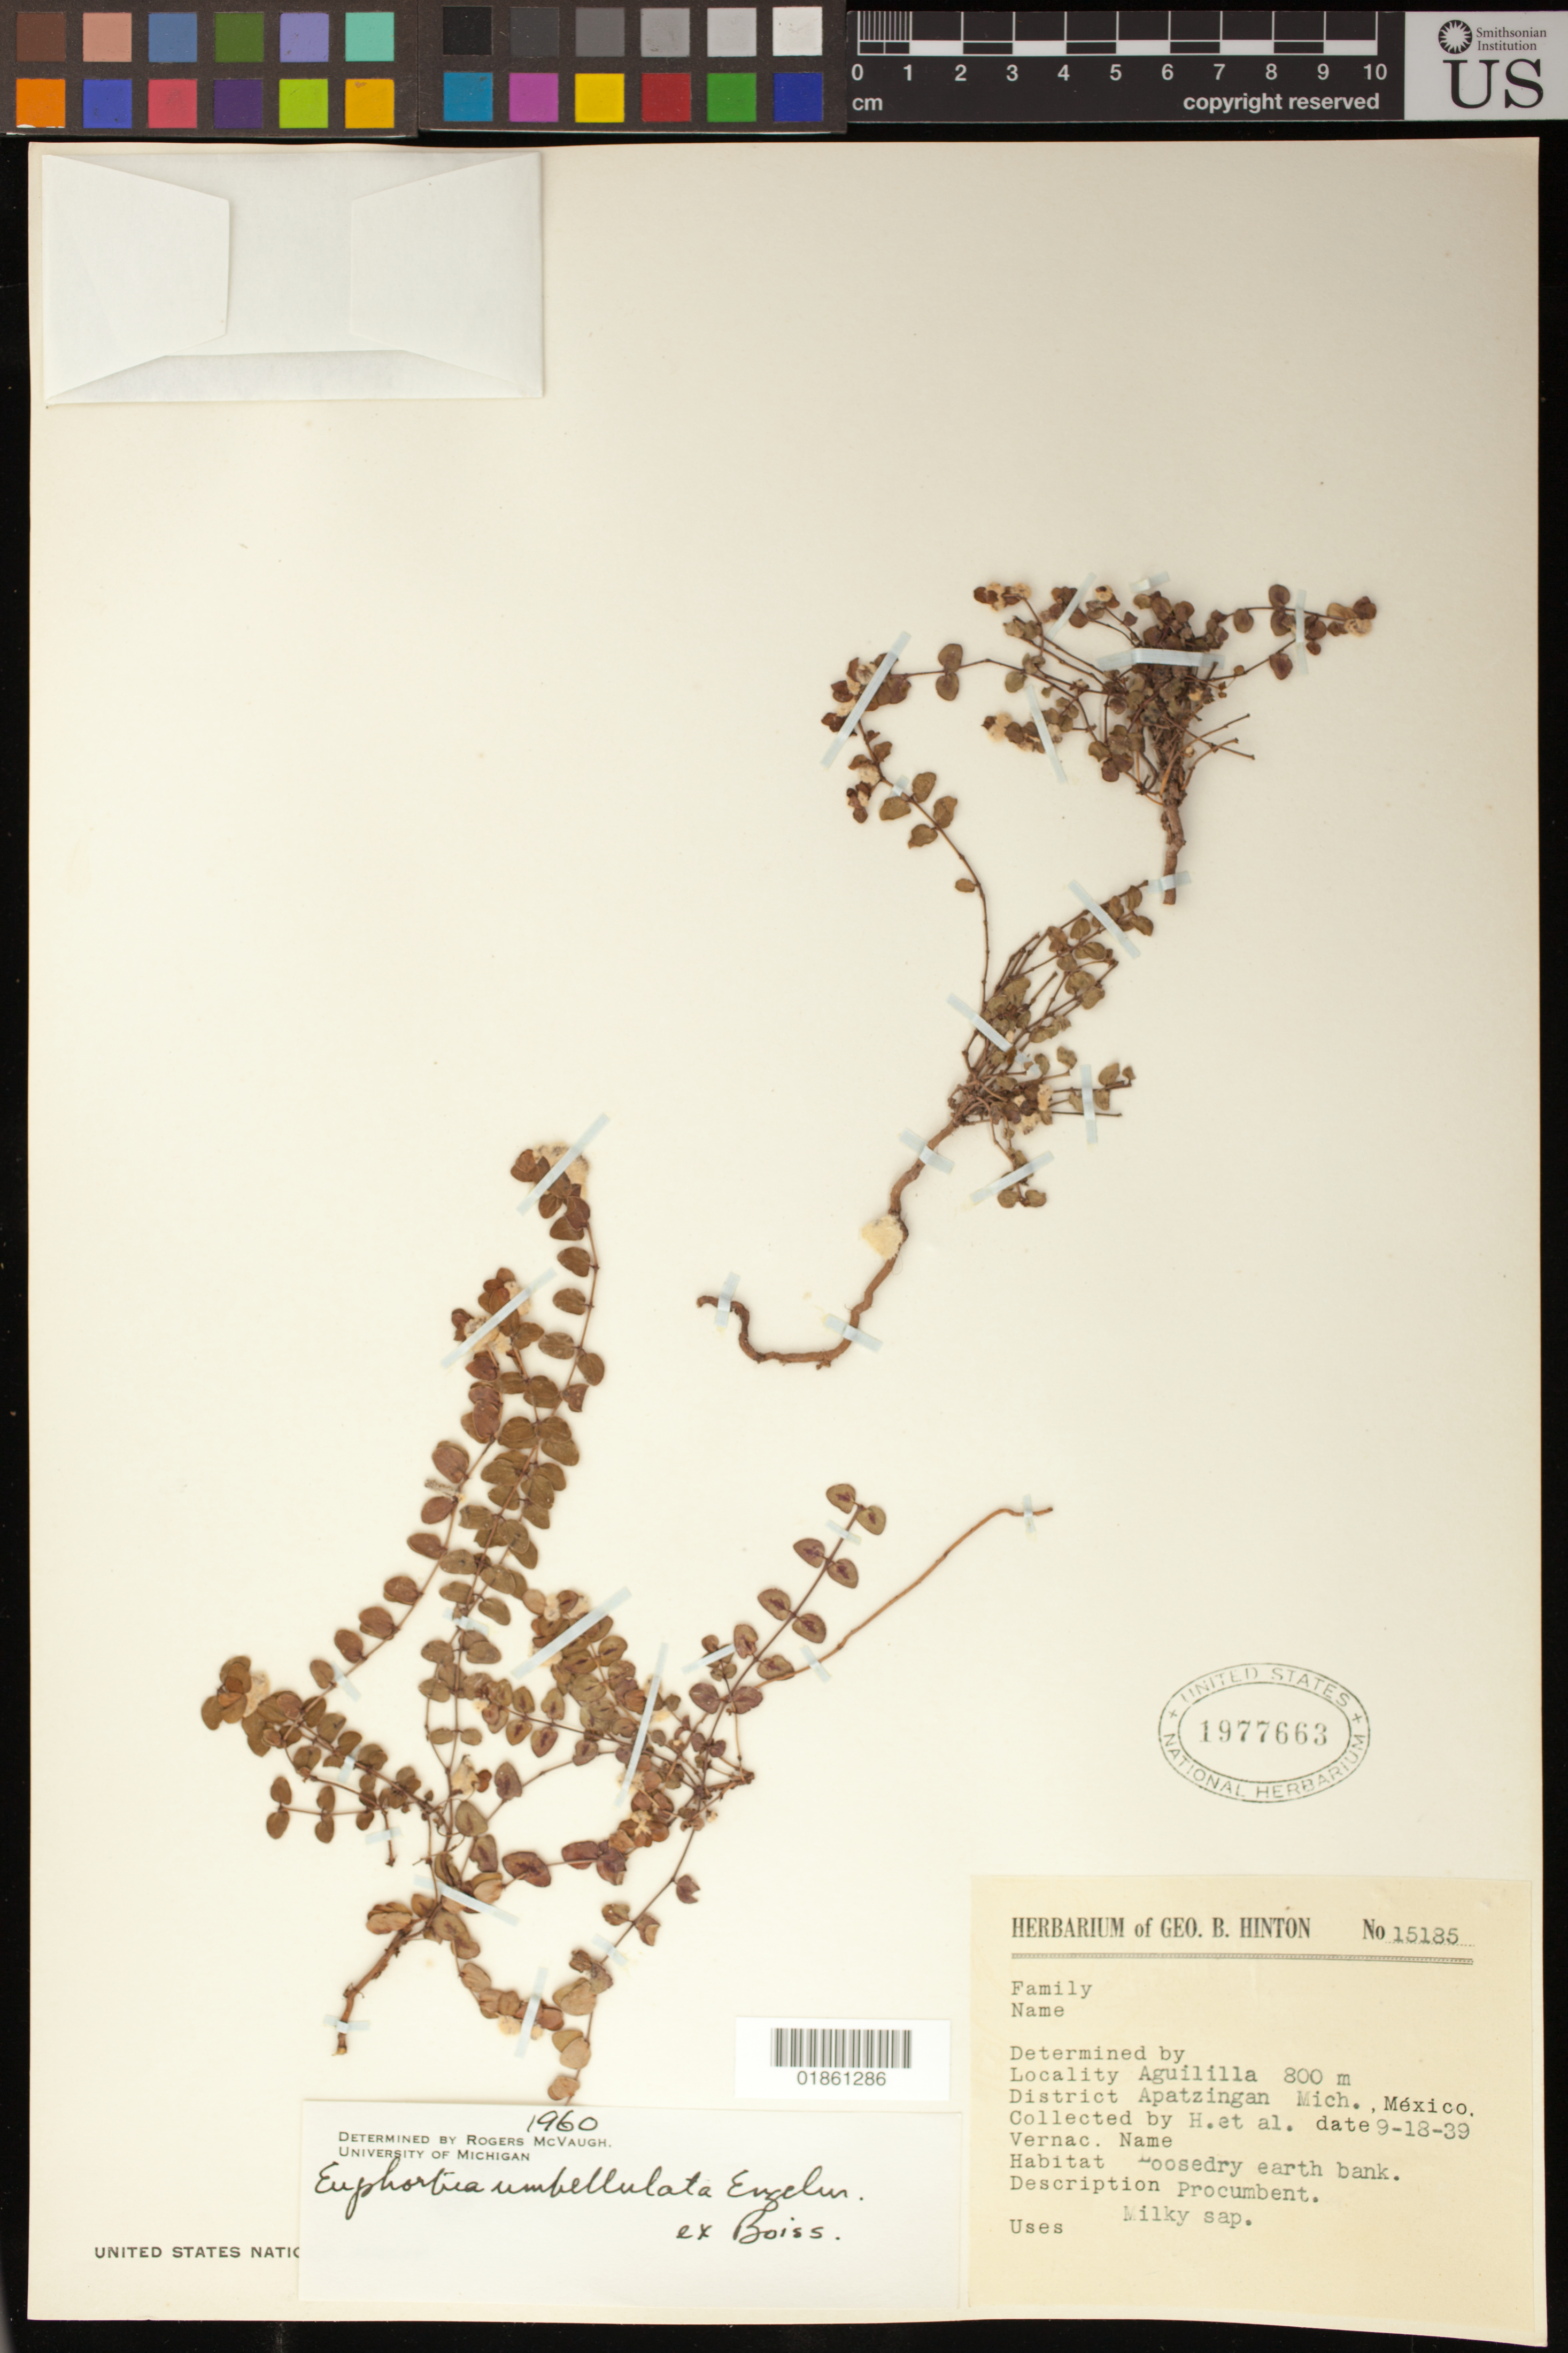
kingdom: Plantae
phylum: Tracheophyta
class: Magnoliopsida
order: Malpighiales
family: Euphorbiaceae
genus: Euphorbia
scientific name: Euphorbia umbellulata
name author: Engelm. ex Boiss.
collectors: G. B. Hinton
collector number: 15185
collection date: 1939-09-18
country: Mexico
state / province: Michoacán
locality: Locality Aguililla; District Apatzingan;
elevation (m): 800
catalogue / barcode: US 1977663